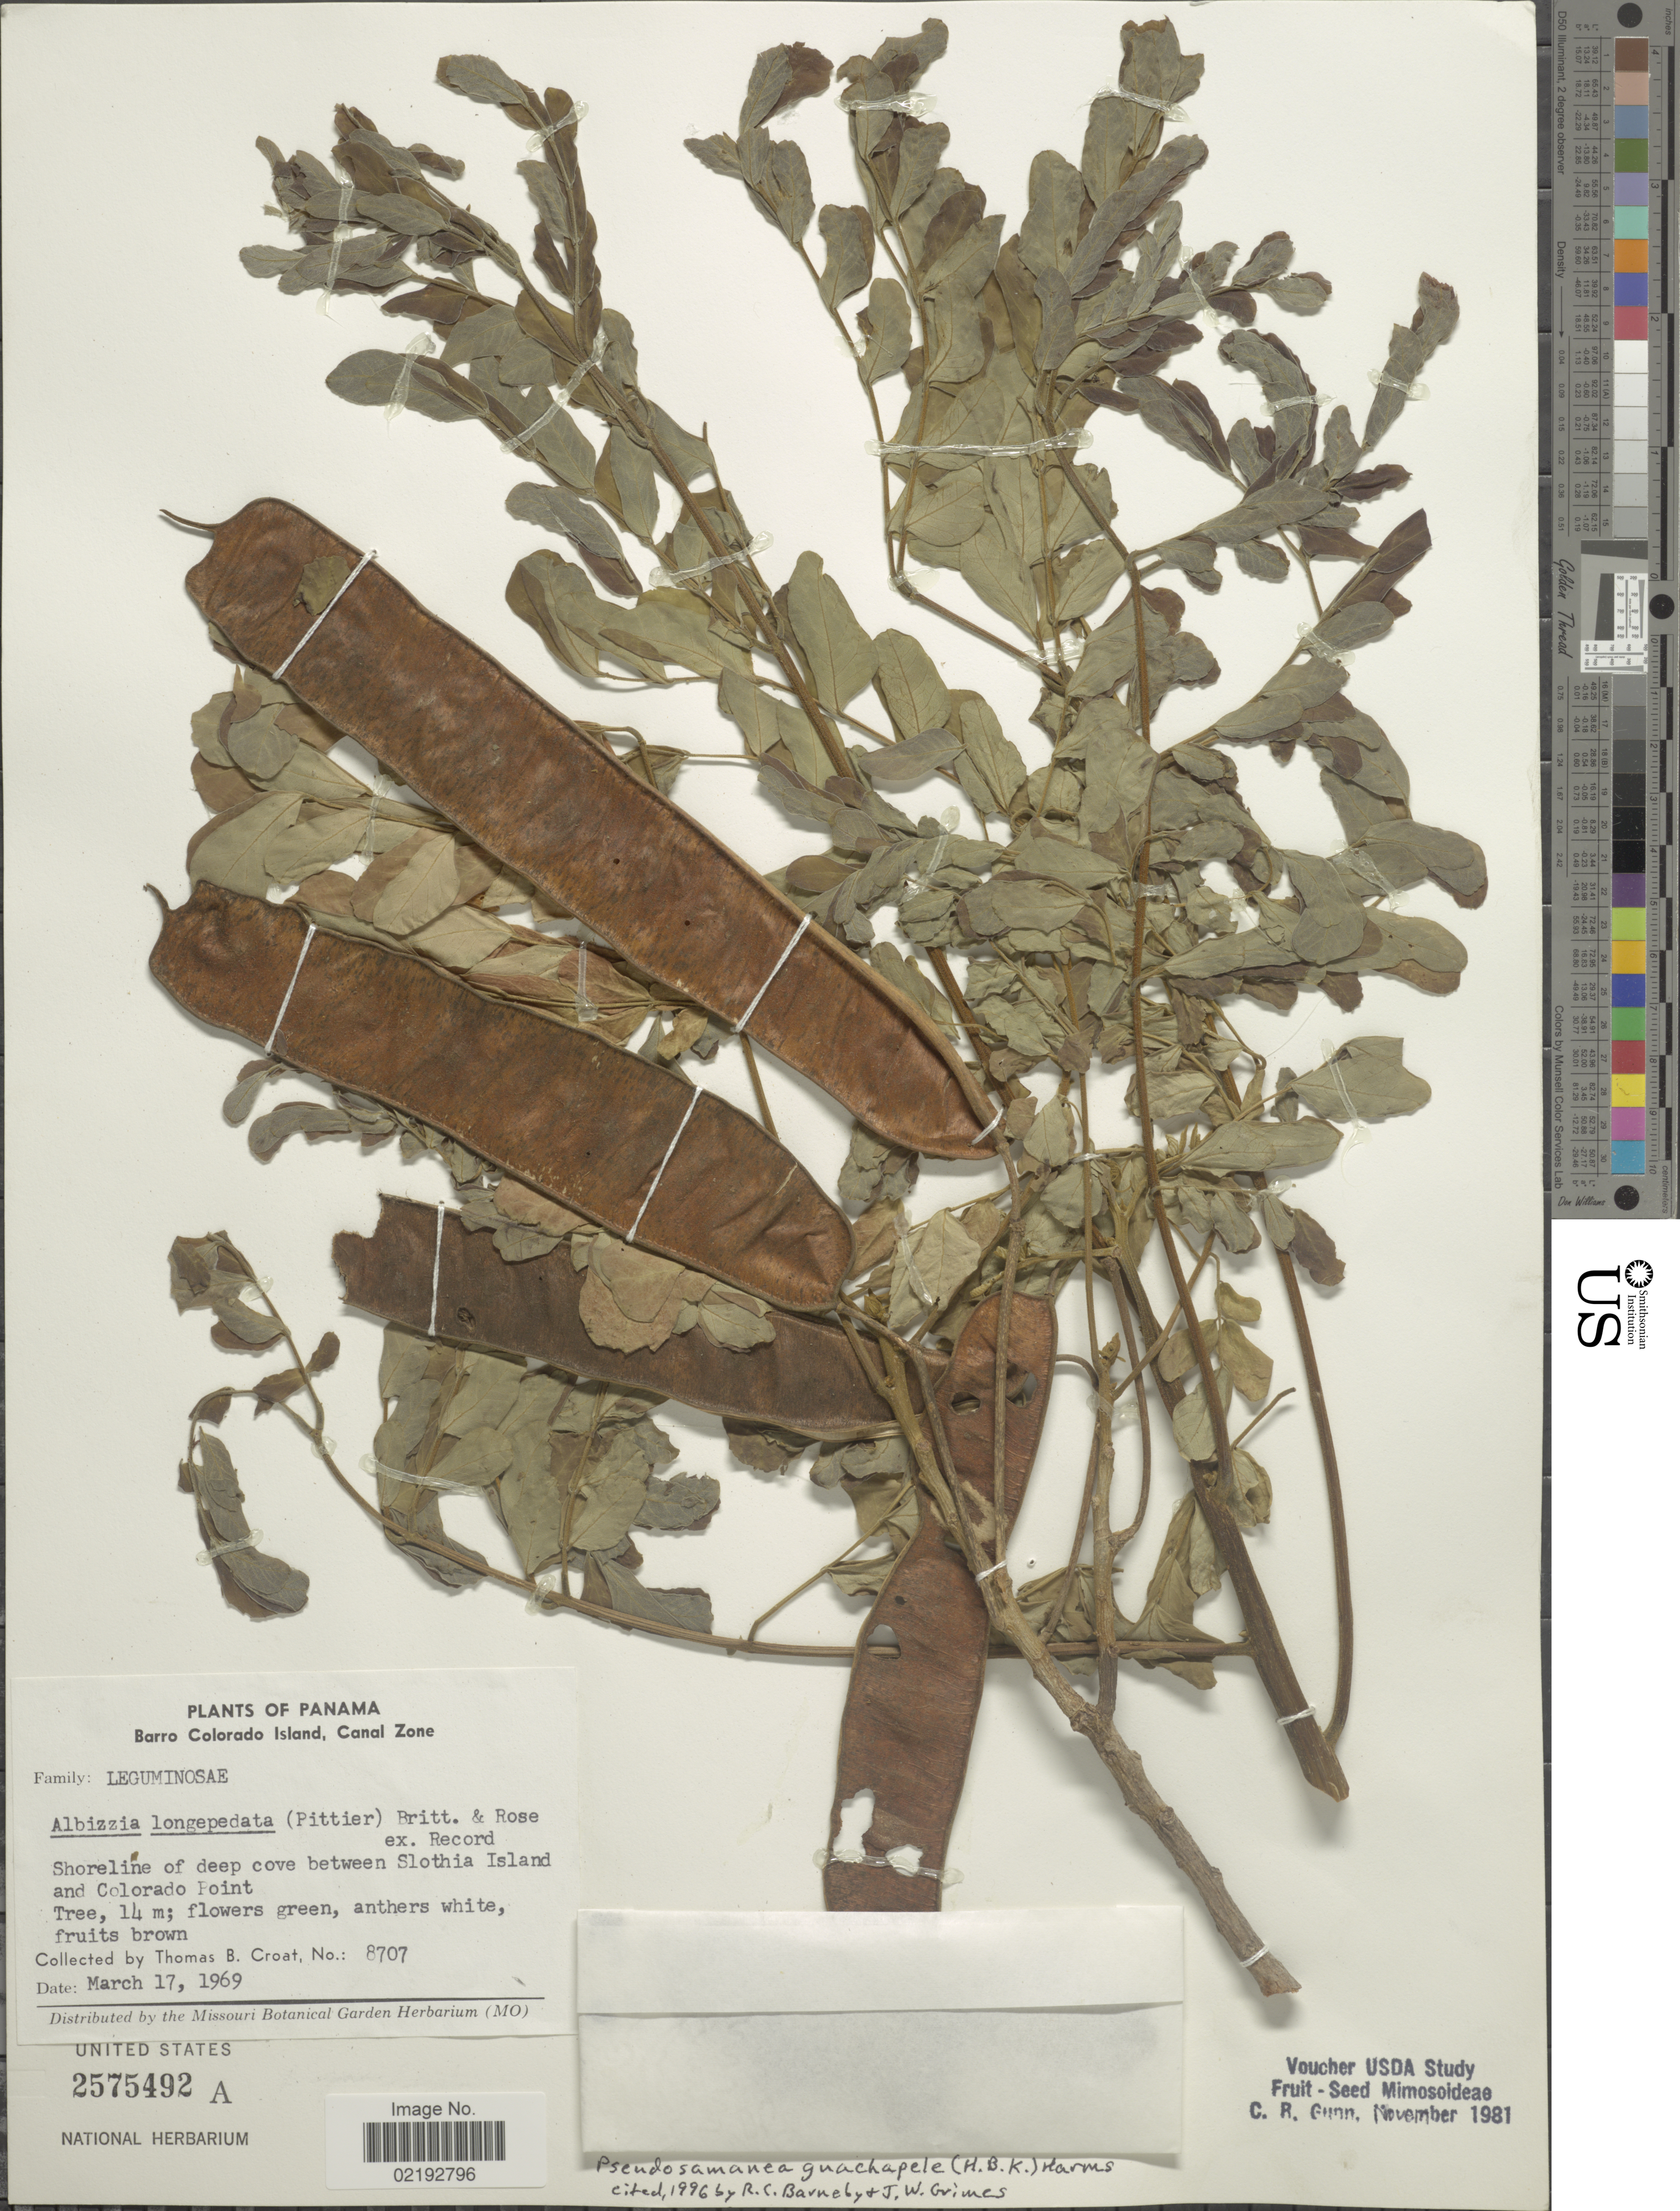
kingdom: Plantae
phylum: Tracheophyta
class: Magnoliopsida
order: Fabales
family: Fabaceae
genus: Pseudosamanea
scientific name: Pseudosamanea guachapele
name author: (Kunth) Harms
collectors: T. B. Croat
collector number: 8707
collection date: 1969-03-17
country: Panama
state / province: Panamá Oeste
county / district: Canal Zone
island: Barro Colorado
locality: Barro Colorado Island, Canal Zone, shoreline of deep cove between Slothia Island and Colorado Point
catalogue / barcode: US 2575492A